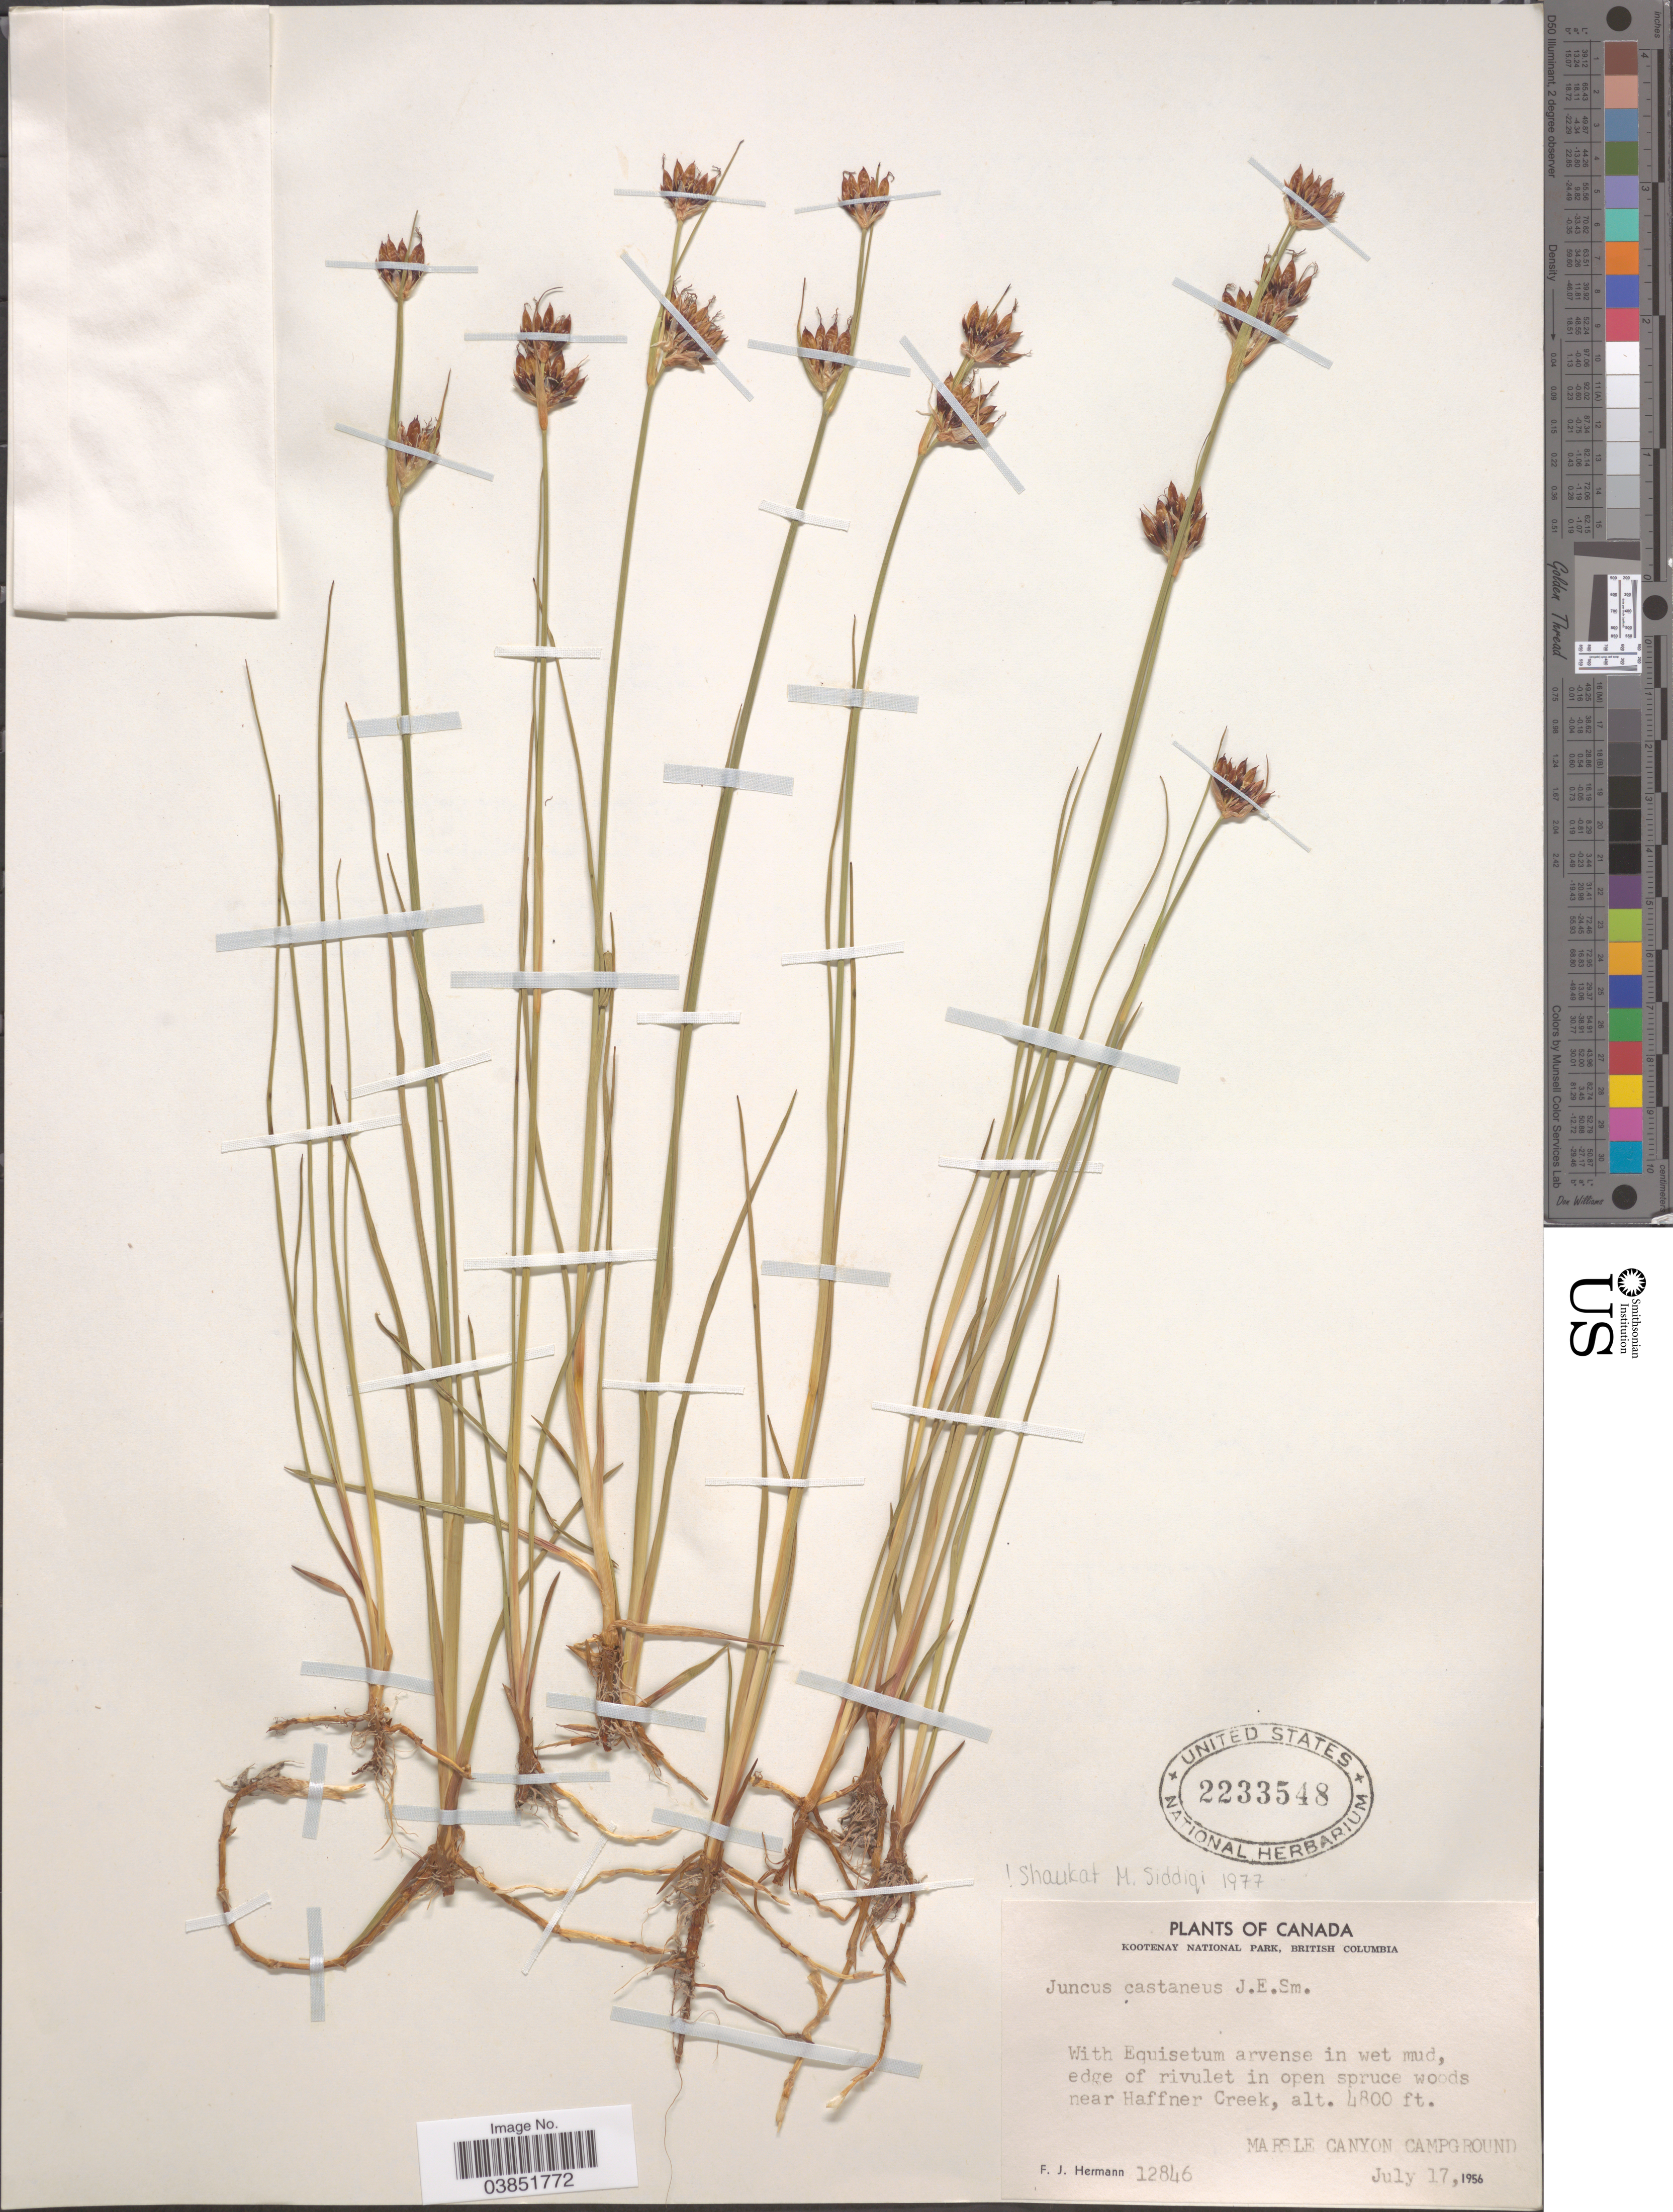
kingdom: Plantae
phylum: Tracheophyta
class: Liliopsida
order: Poales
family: Juncaceae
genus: Juncus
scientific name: Juncus castaneus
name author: Sm.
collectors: F. J. Hermann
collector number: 12846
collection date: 1956-07-17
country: Canada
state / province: British Columbia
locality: Kootenay National Park. Near Haffner Creek, Marble Canyon Campground.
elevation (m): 1463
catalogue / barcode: US 2233548